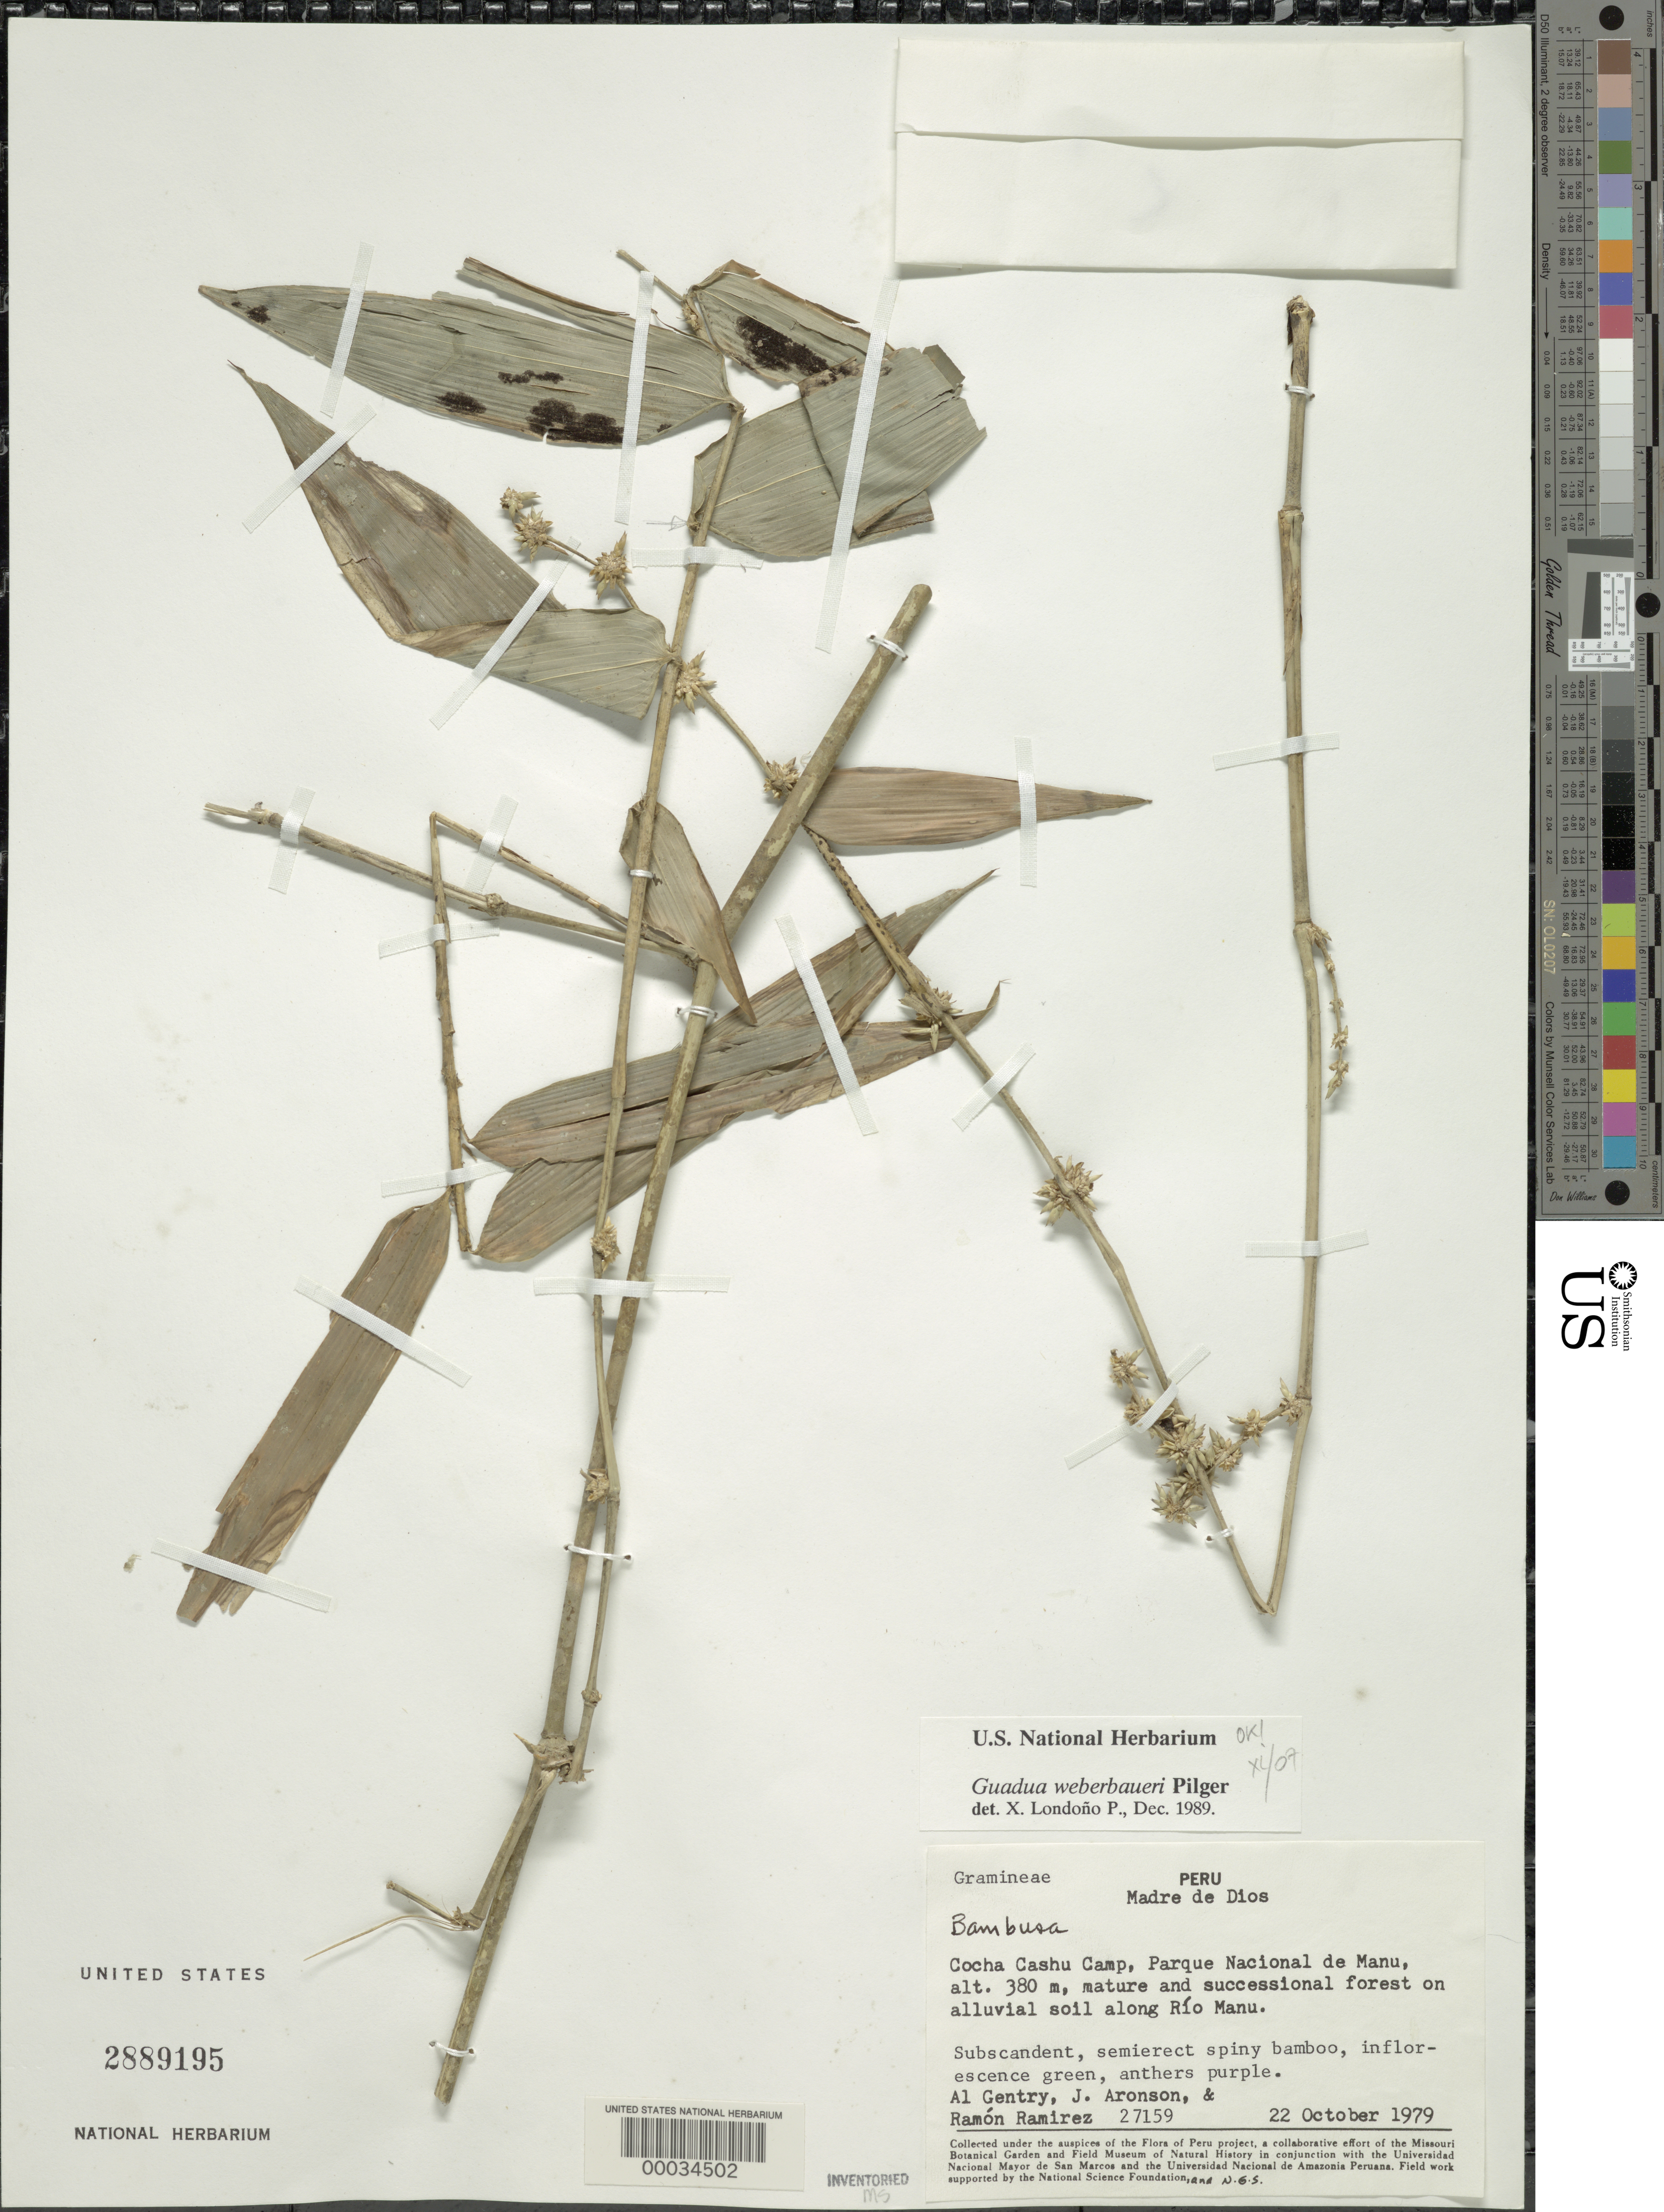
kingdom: Plantae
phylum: Tracheophyta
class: Liliopsida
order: Poales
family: Poaceae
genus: Guadua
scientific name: Guadua weberbaueri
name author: Pilg.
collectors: A. H. Gentry, J. Aronson & R. Ramirez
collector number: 27159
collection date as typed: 22 Oct 1979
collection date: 1979-10-22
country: Peru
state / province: Madre de Dios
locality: Cocha cashu, parque nacional de manu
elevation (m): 380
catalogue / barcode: US 2889195